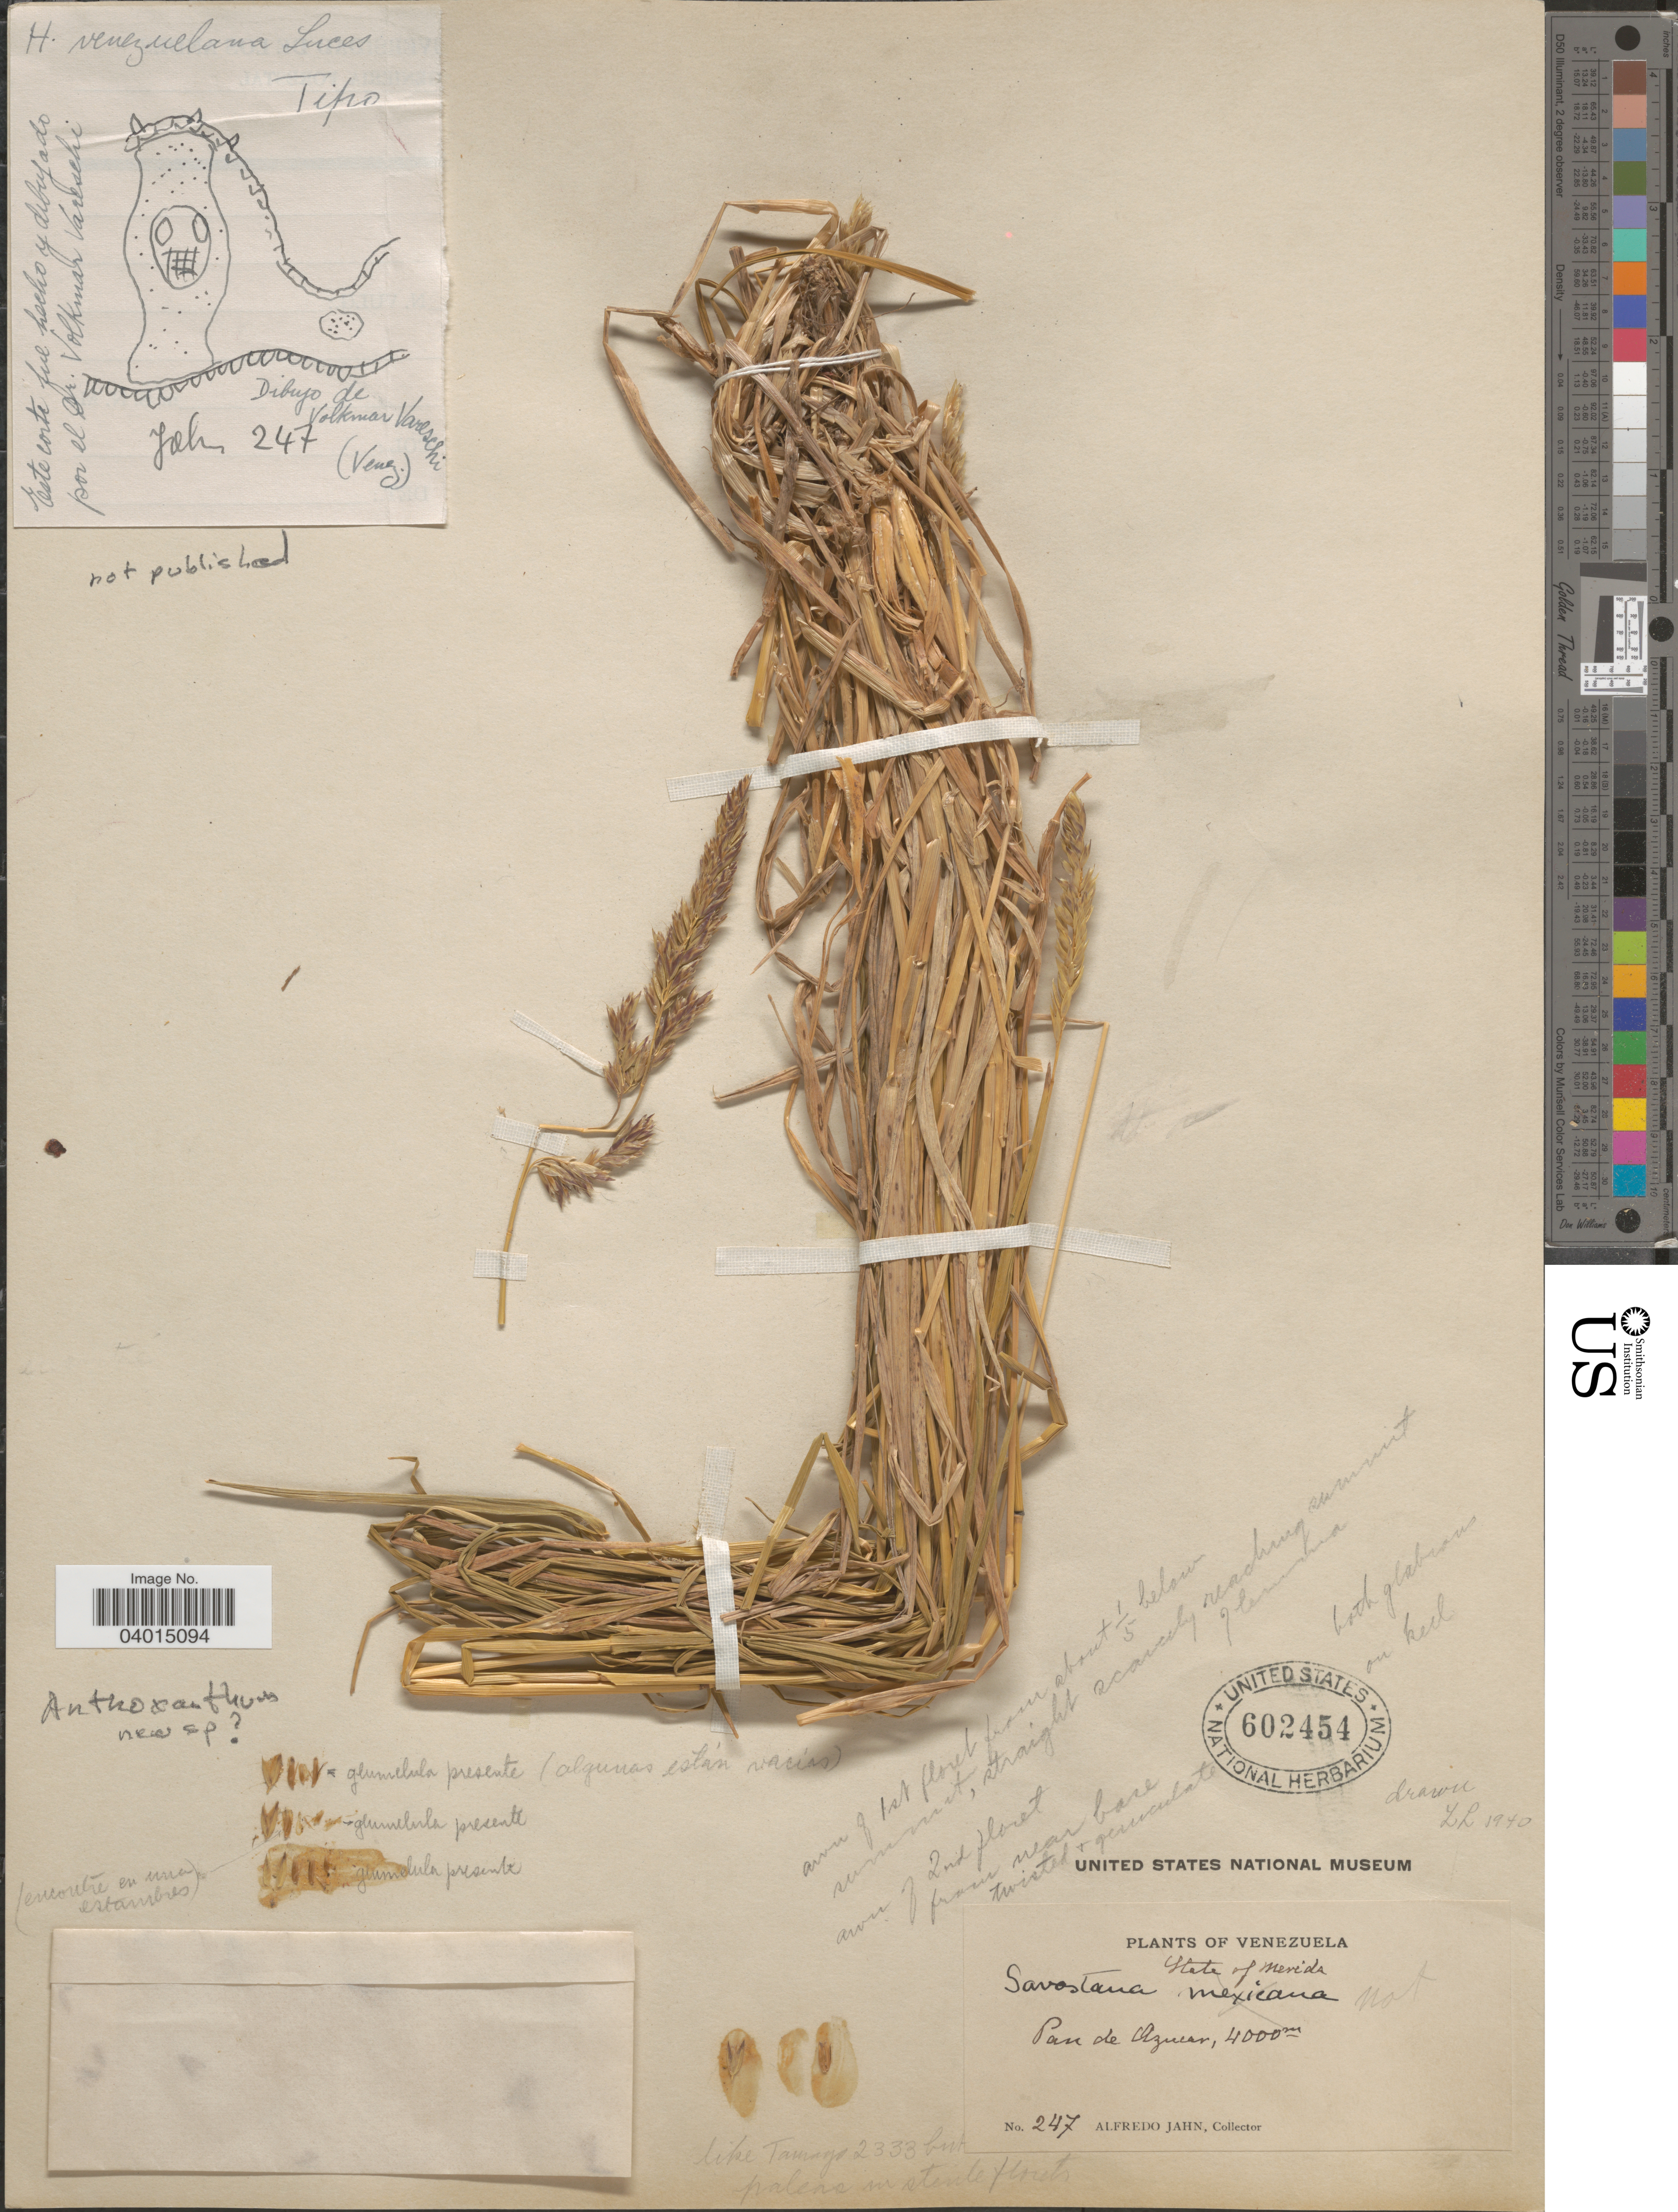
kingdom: Plantae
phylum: Tracheophyta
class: Liliopsida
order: Poales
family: Poaceae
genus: Anthoxanthum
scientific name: Anthoxanthum davidsei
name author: (R.W. Pohl) Veldkamp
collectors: A. Jahn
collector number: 247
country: Venezuela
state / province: Merida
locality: Pan de Azucar.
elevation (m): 4000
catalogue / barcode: US 602454